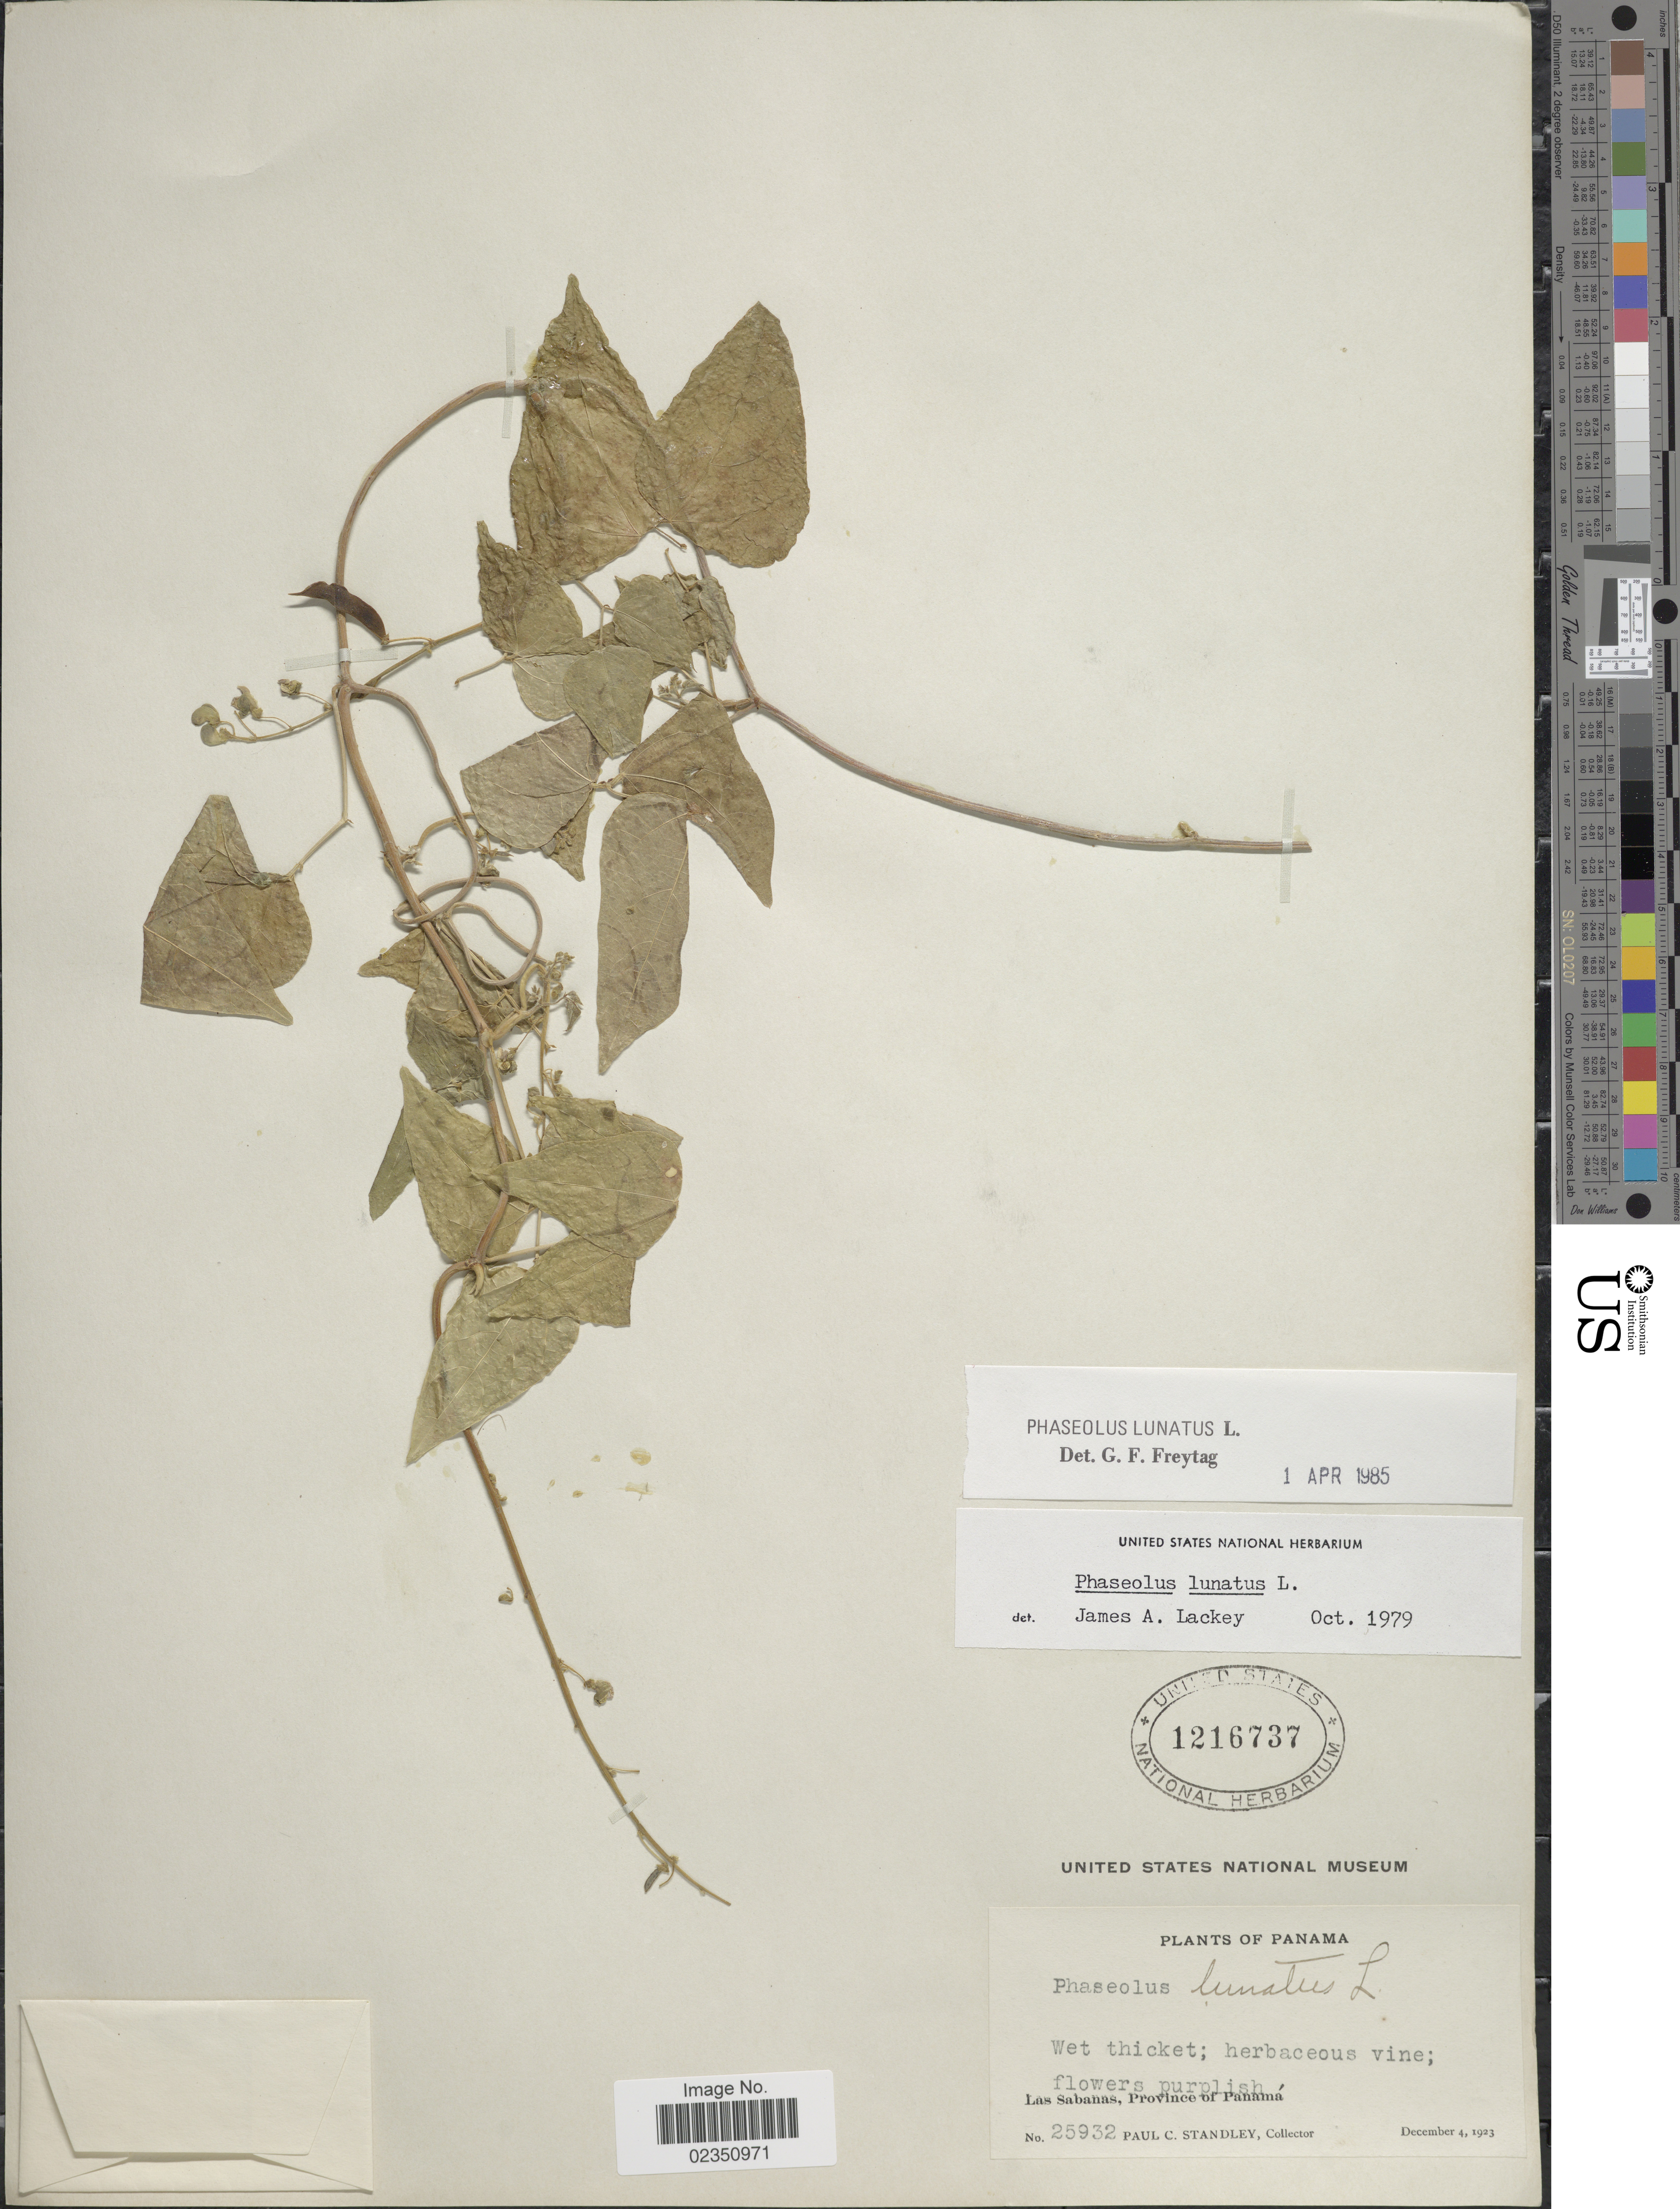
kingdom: Plantae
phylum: Tracheophyta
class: Magnoliopsida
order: Fabales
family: Fabaceae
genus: Phaseolus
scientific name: Phaseolus lunatus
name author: L.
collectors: P. C. Standley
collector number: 25932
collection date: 1923-12-04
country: Panama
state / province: Panamá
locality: Las Sabanas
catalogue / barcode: US 1216737